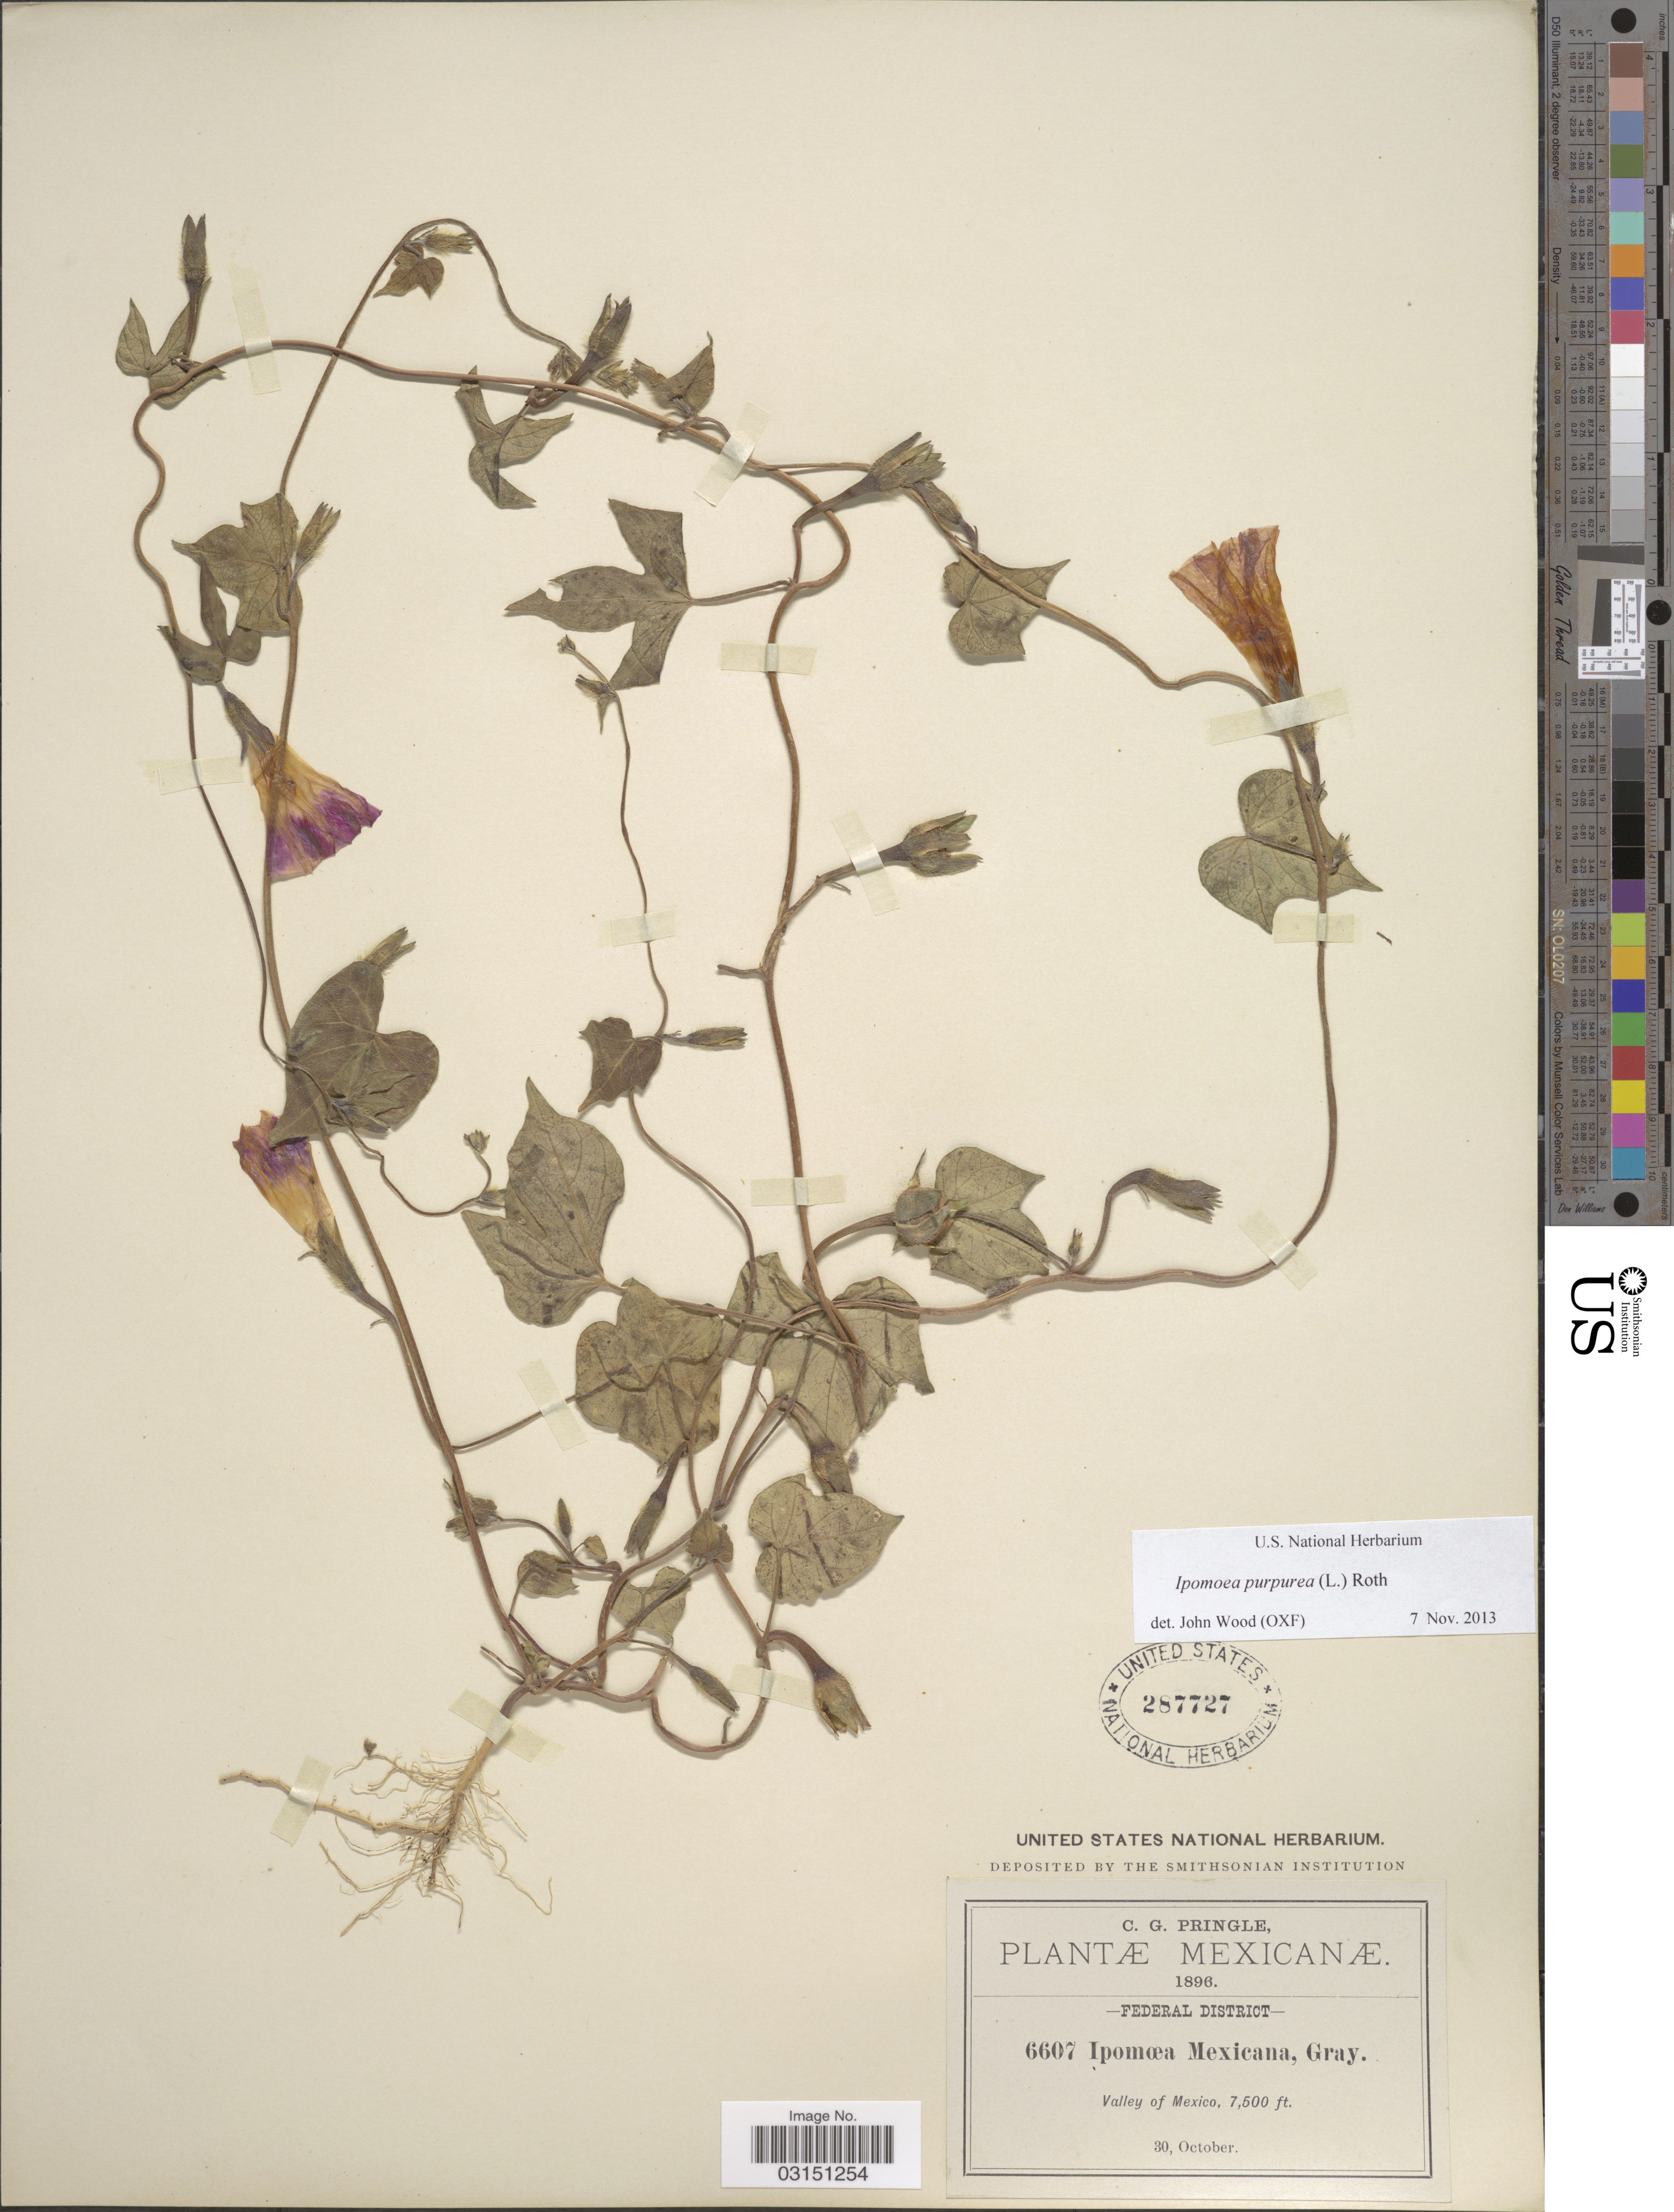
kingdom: Plantae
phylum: Tracheophyta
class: Magnoliopsida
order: Solanales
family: Convolvulaceae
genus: Ipomoea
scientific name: Ipomoea purpurea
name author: (L.) Roth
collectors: C. G. Pringle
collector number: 6607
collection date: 1896-10-30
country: Mexico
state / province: Distrito Federal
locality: Federal District, Valley of Mexico.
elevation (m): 2286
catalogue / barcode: US 287727